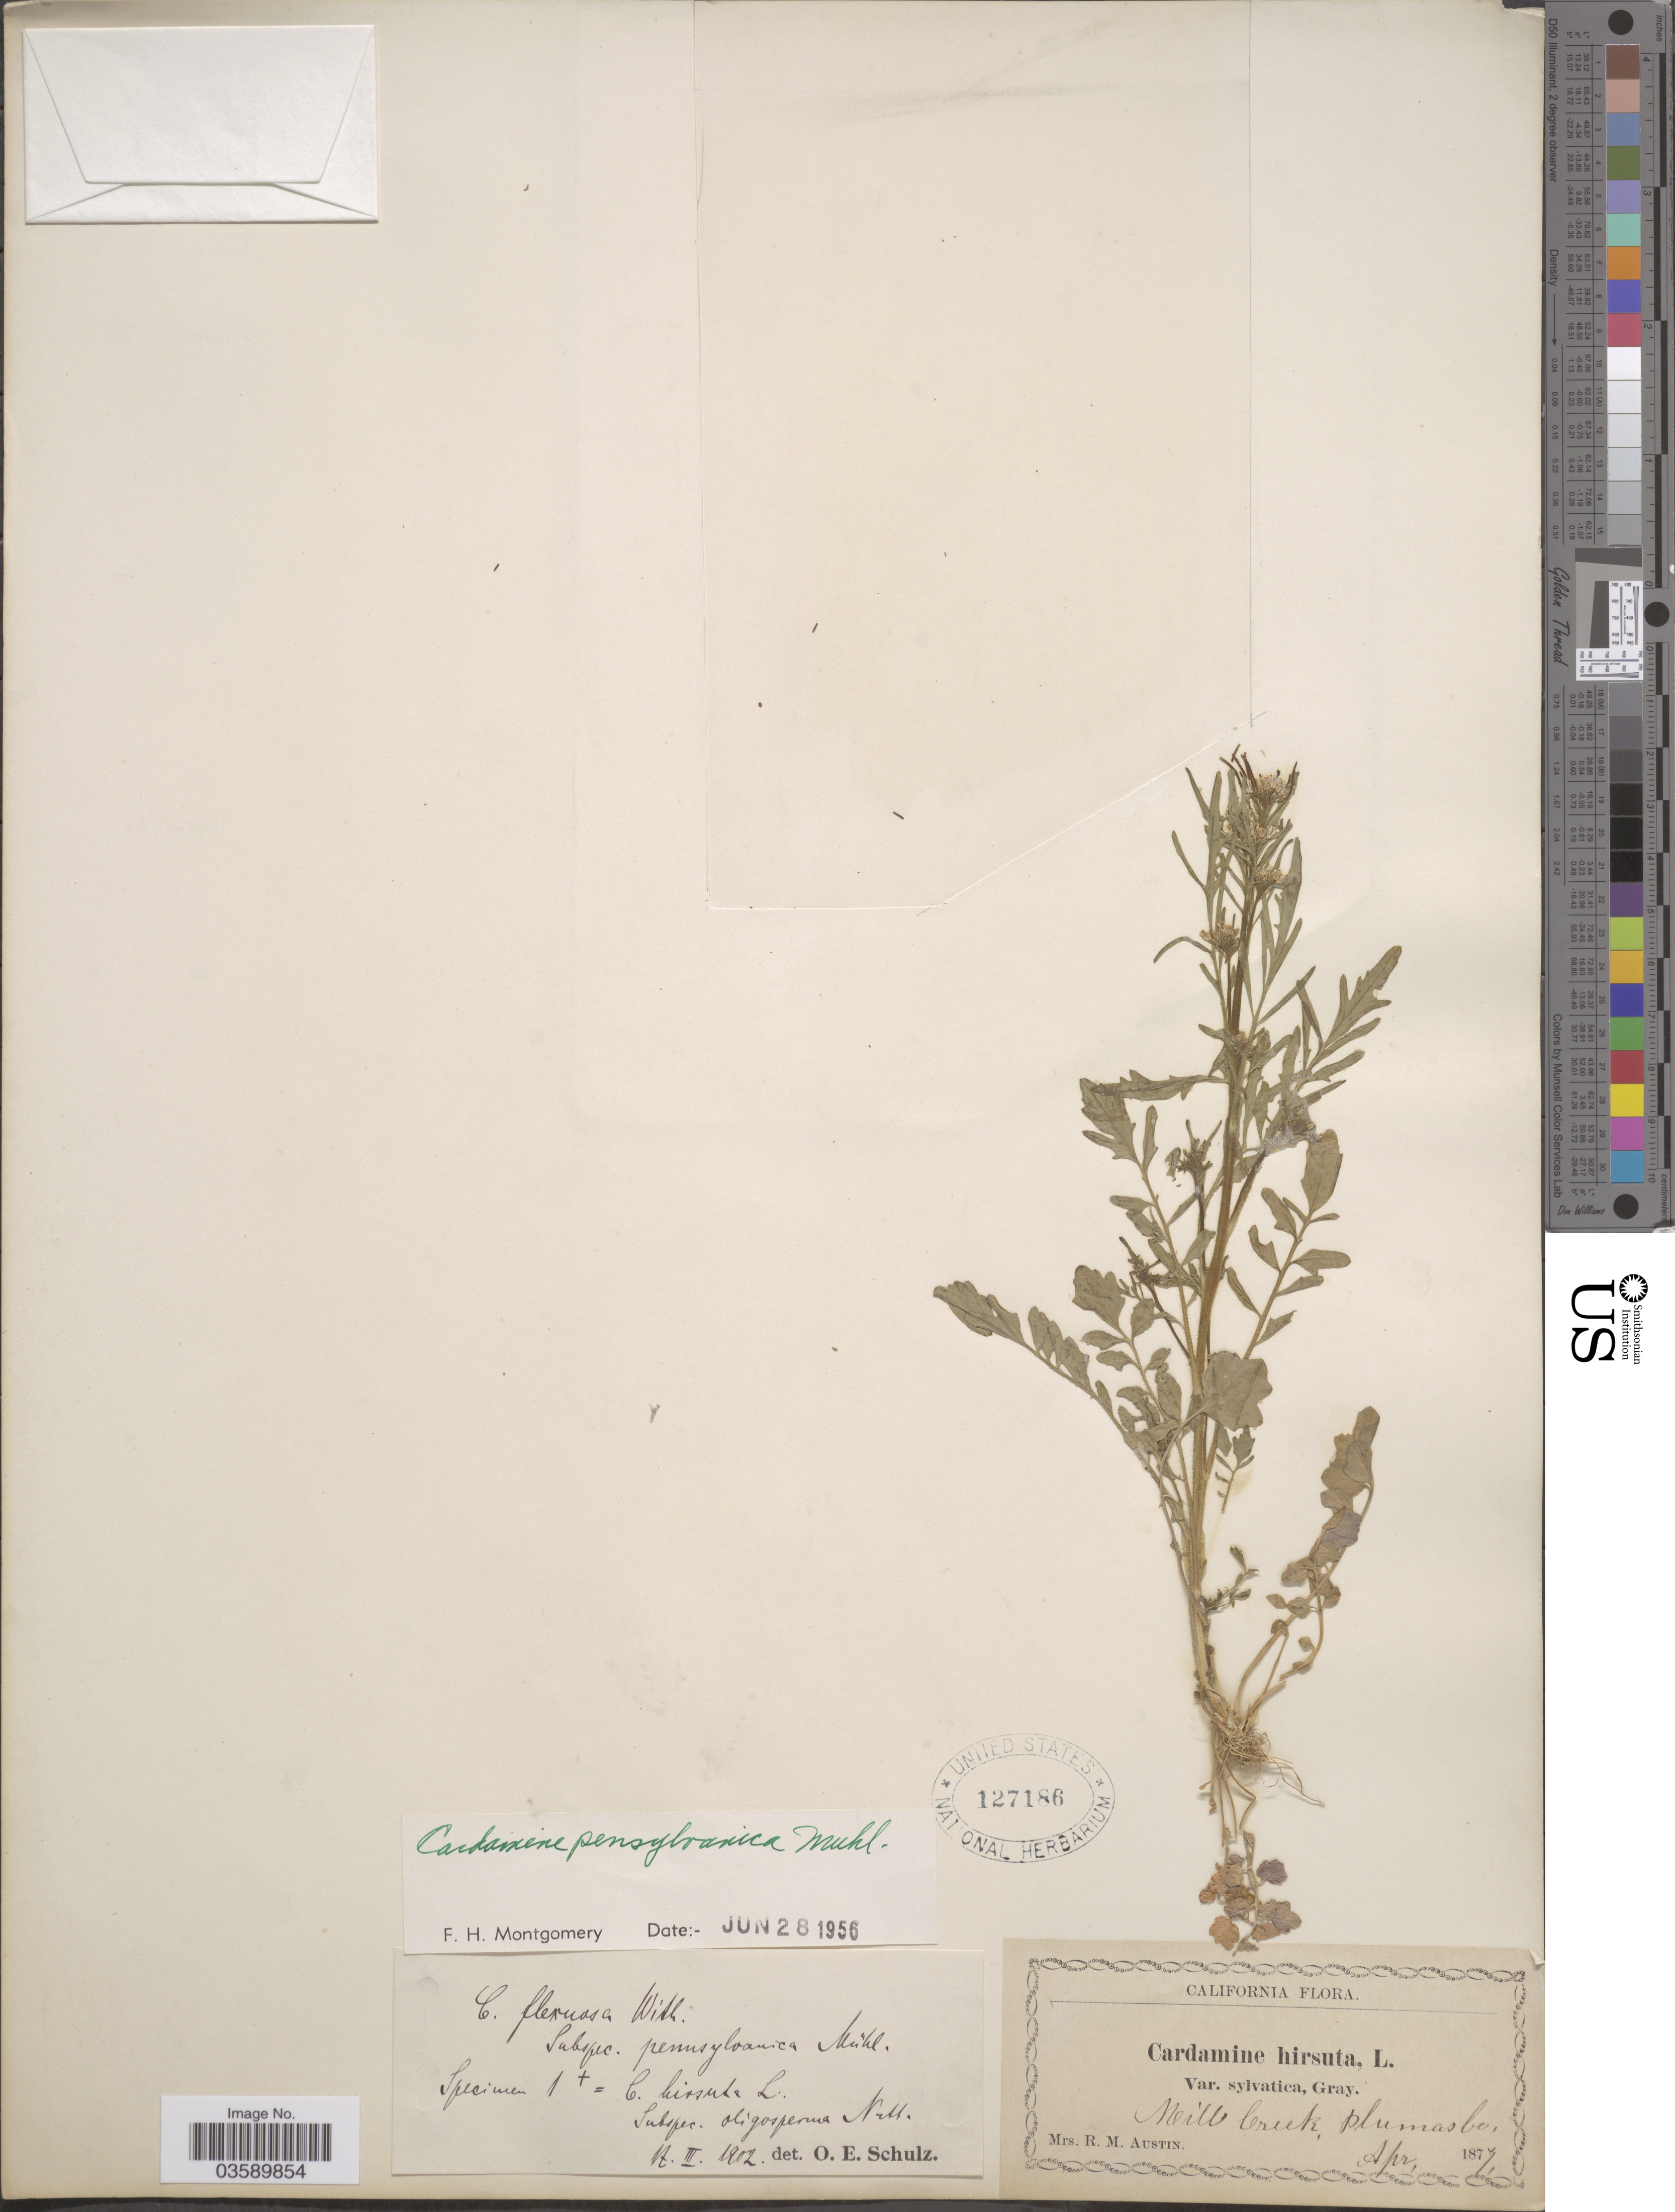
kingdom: Plantae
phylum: Tracheophyta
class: Magnoliopsida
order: Brassicales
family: Brassicaceae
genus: Cardamine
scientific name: Cardamine pensylvanica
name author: Muhl. ex Willd.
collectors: R. Austin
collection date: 1877-04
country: United States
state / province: California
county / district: Plumas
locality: Mill Creek, Plumas Co.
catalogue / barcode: US 127186